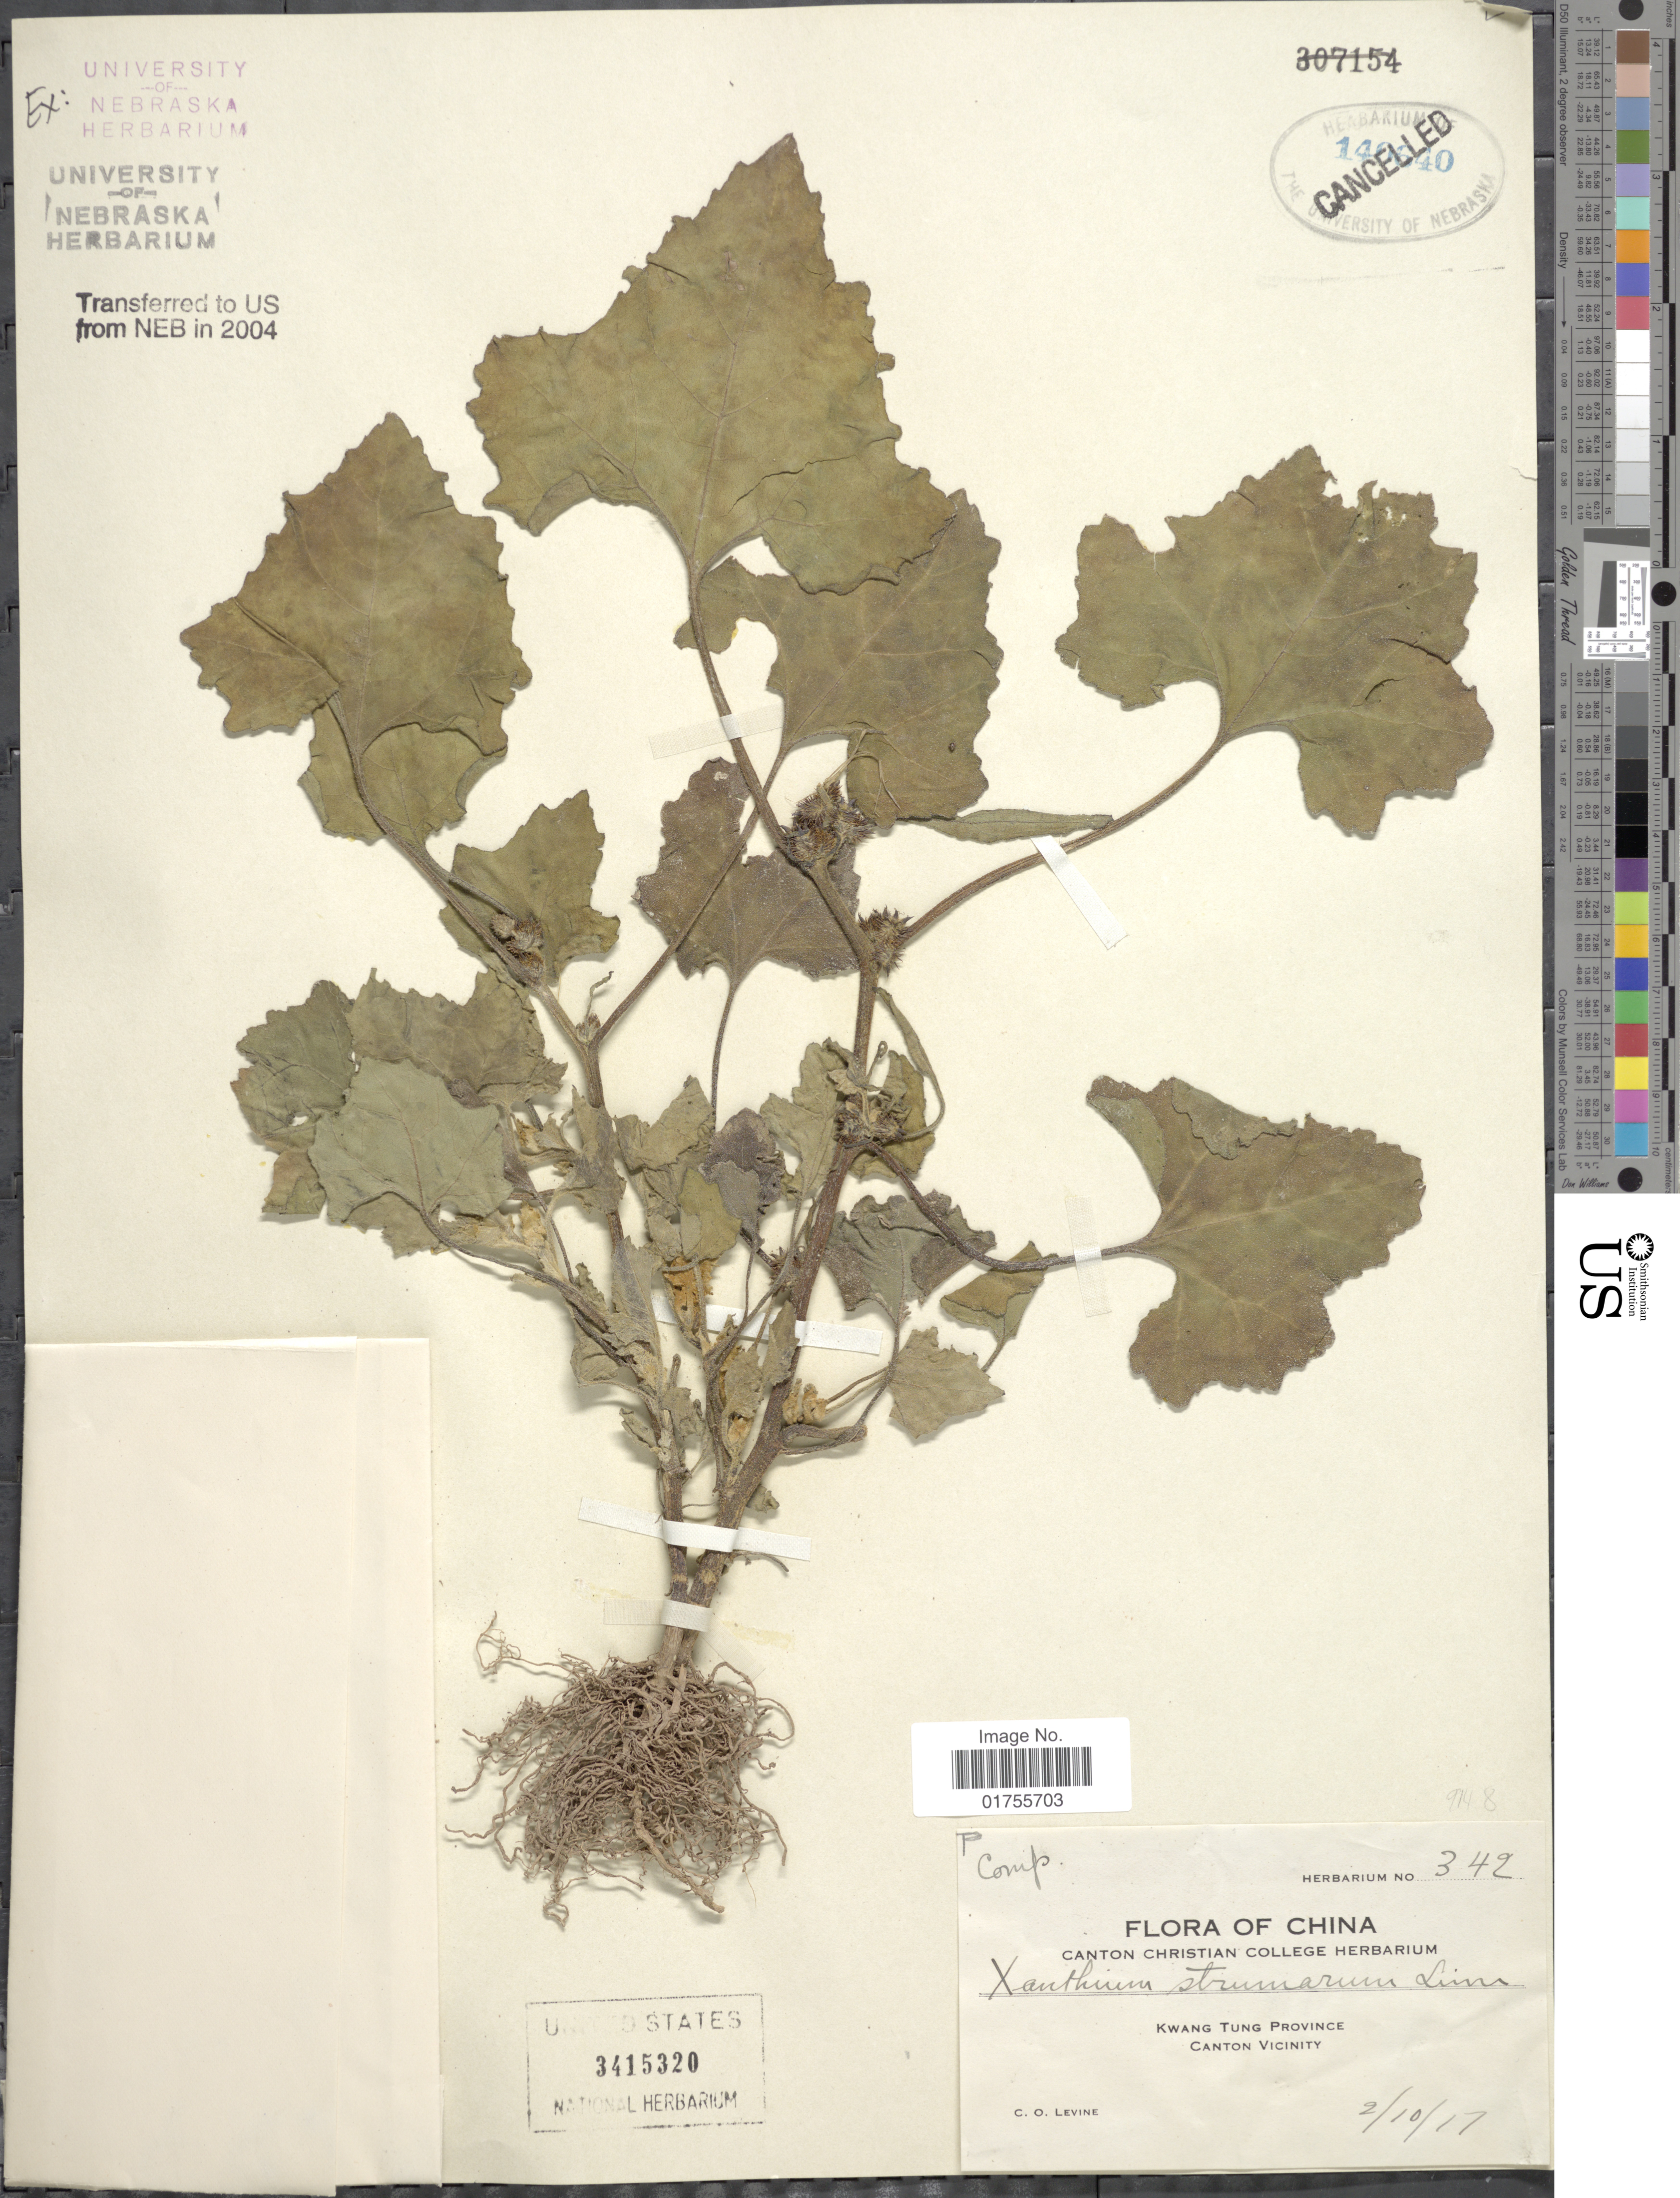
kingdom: Plantae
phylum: Tracheophyta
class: Magnoliopsida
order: Asterales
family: Asteraceae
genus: Xanthium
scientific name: Xanthium strumarium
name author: L.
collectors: C. O. Levine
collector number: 342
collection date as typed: Transcribed d/m/y: 2/10/17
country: China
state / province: Guangdong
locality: Kwang Tung Province, Canton Vicinity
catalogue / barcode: US 3415320